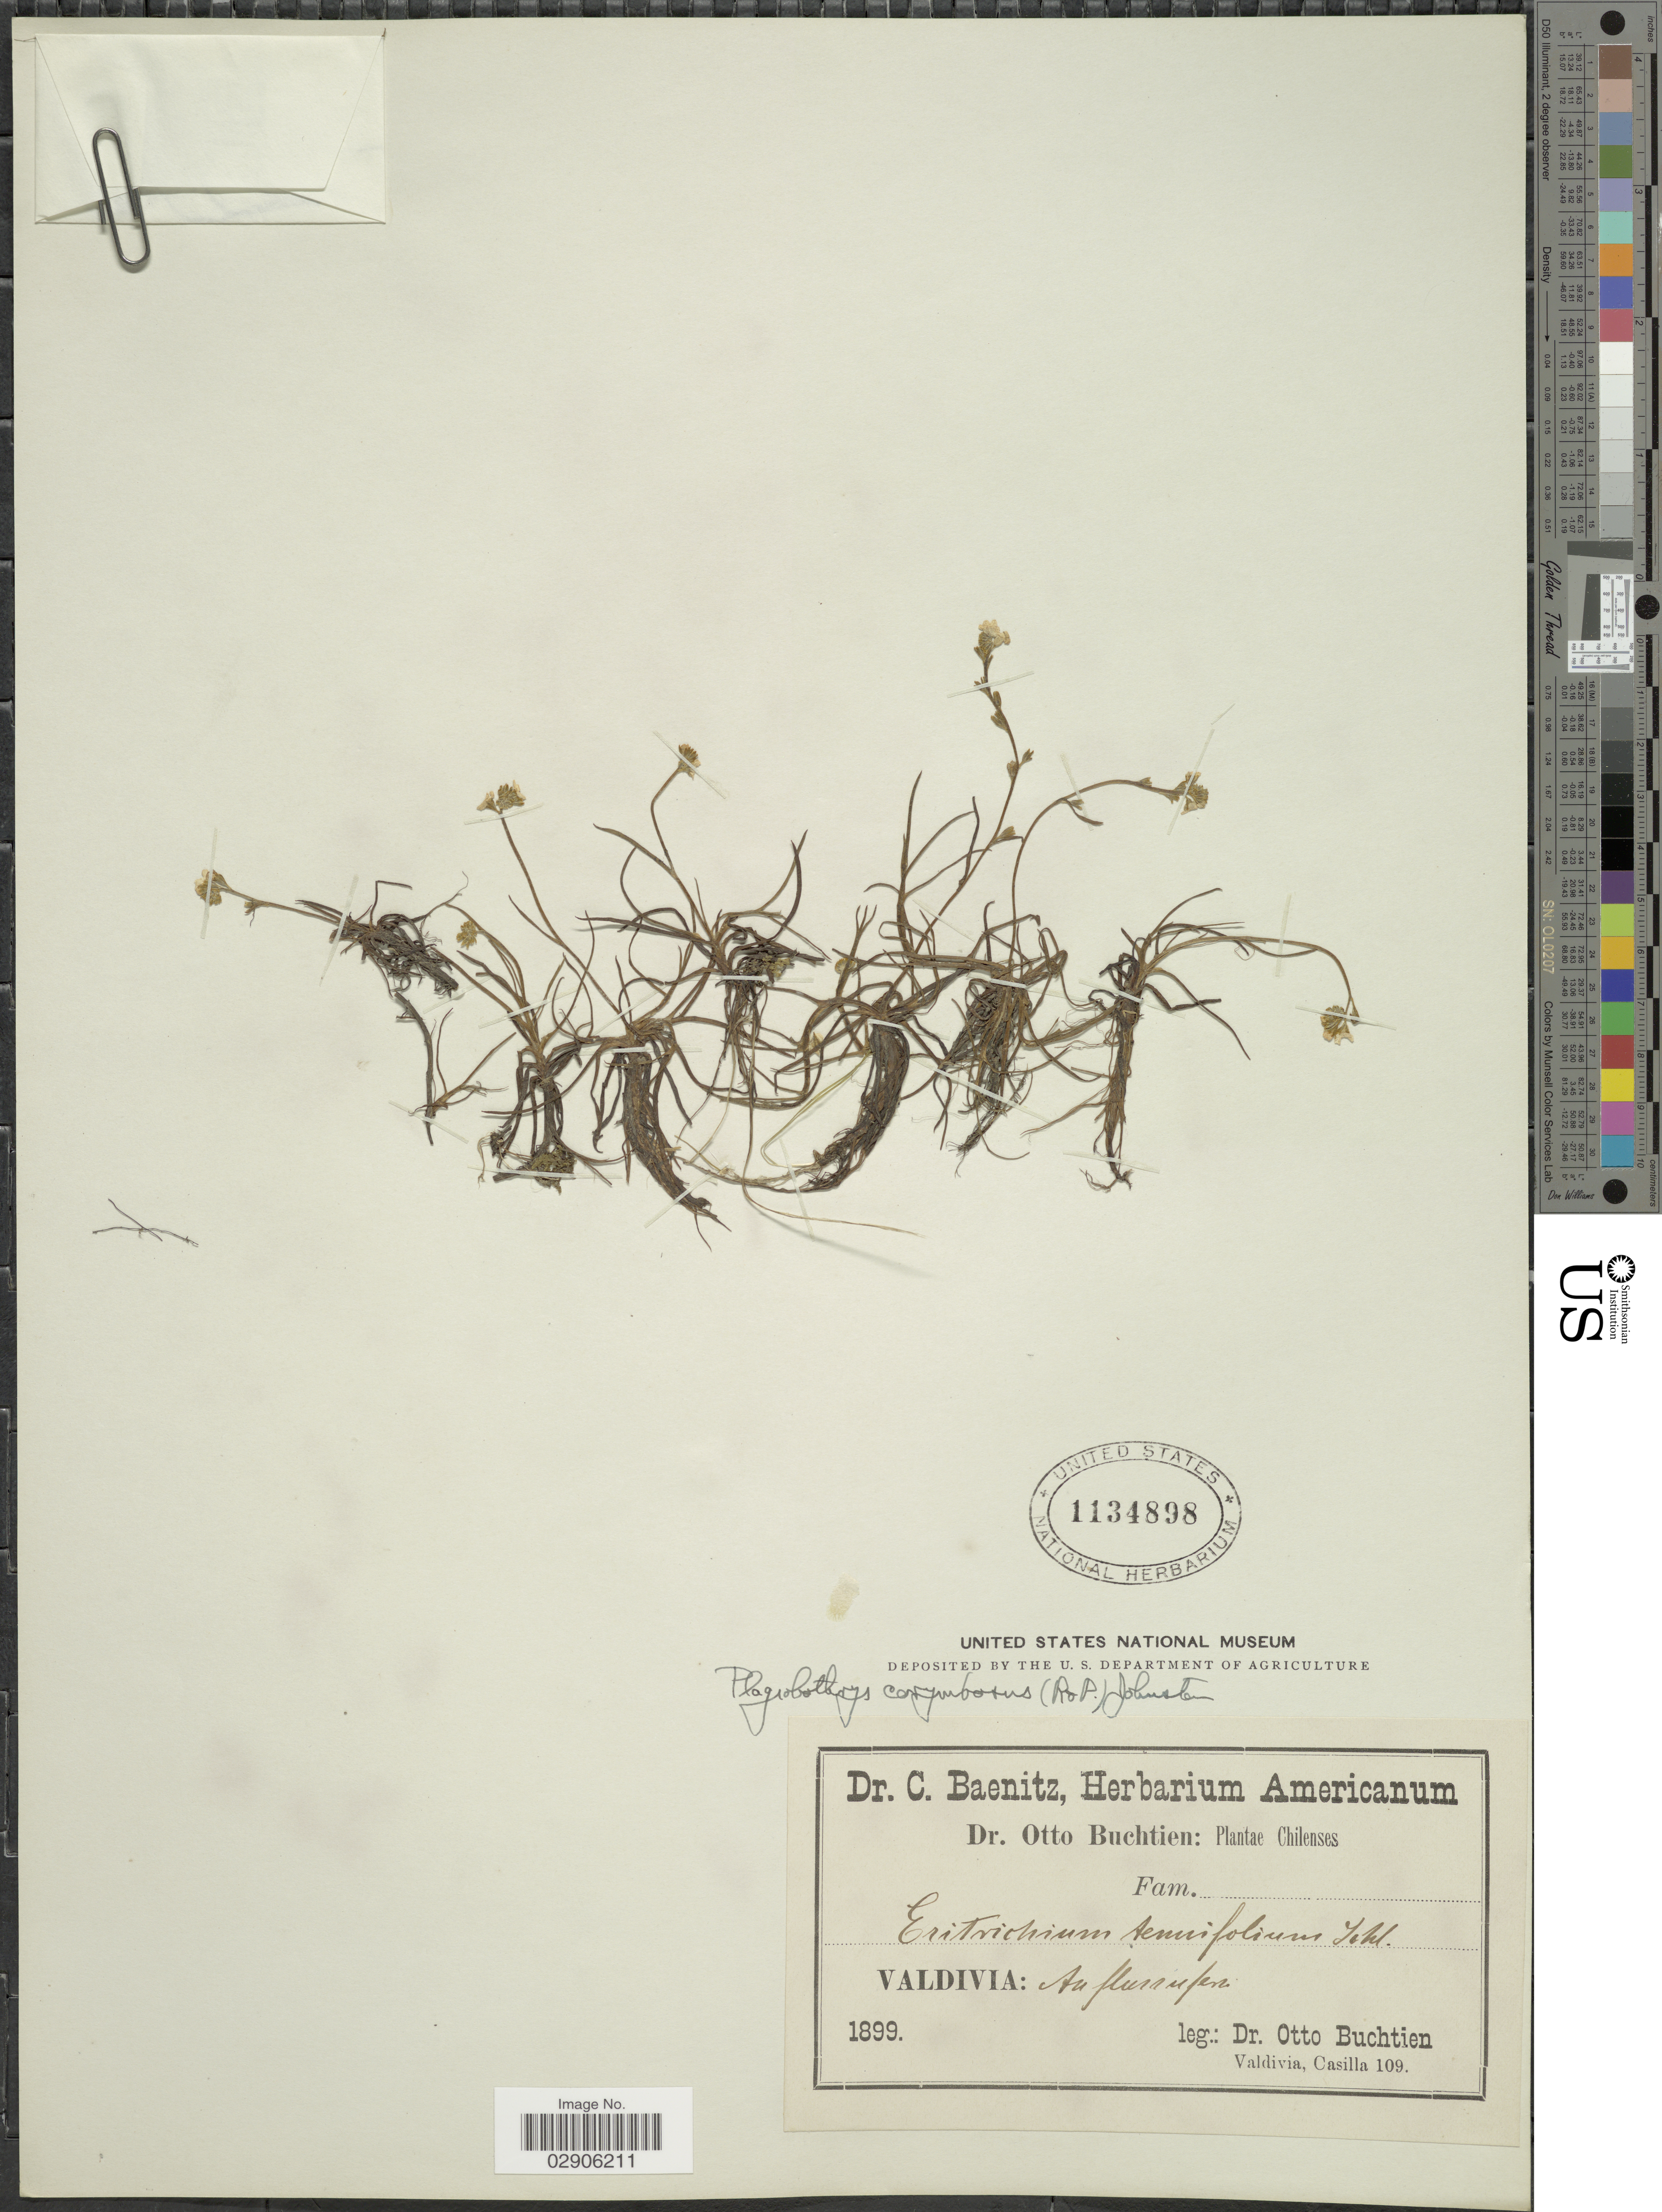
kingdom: Plantae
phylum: Tracheophyta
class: Magnoliopsida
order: Boraginales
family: Boraginaceae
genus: Plagiobothrys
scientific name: Plagiobothrys corymbosus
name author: (Ruiz & Pav.) I.M. Johnst.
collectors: O. Buchtien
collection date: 1899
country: Chile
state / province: Los Ríos (XIV)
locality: Chilenses, Valdivia.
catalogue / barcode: US 1134898